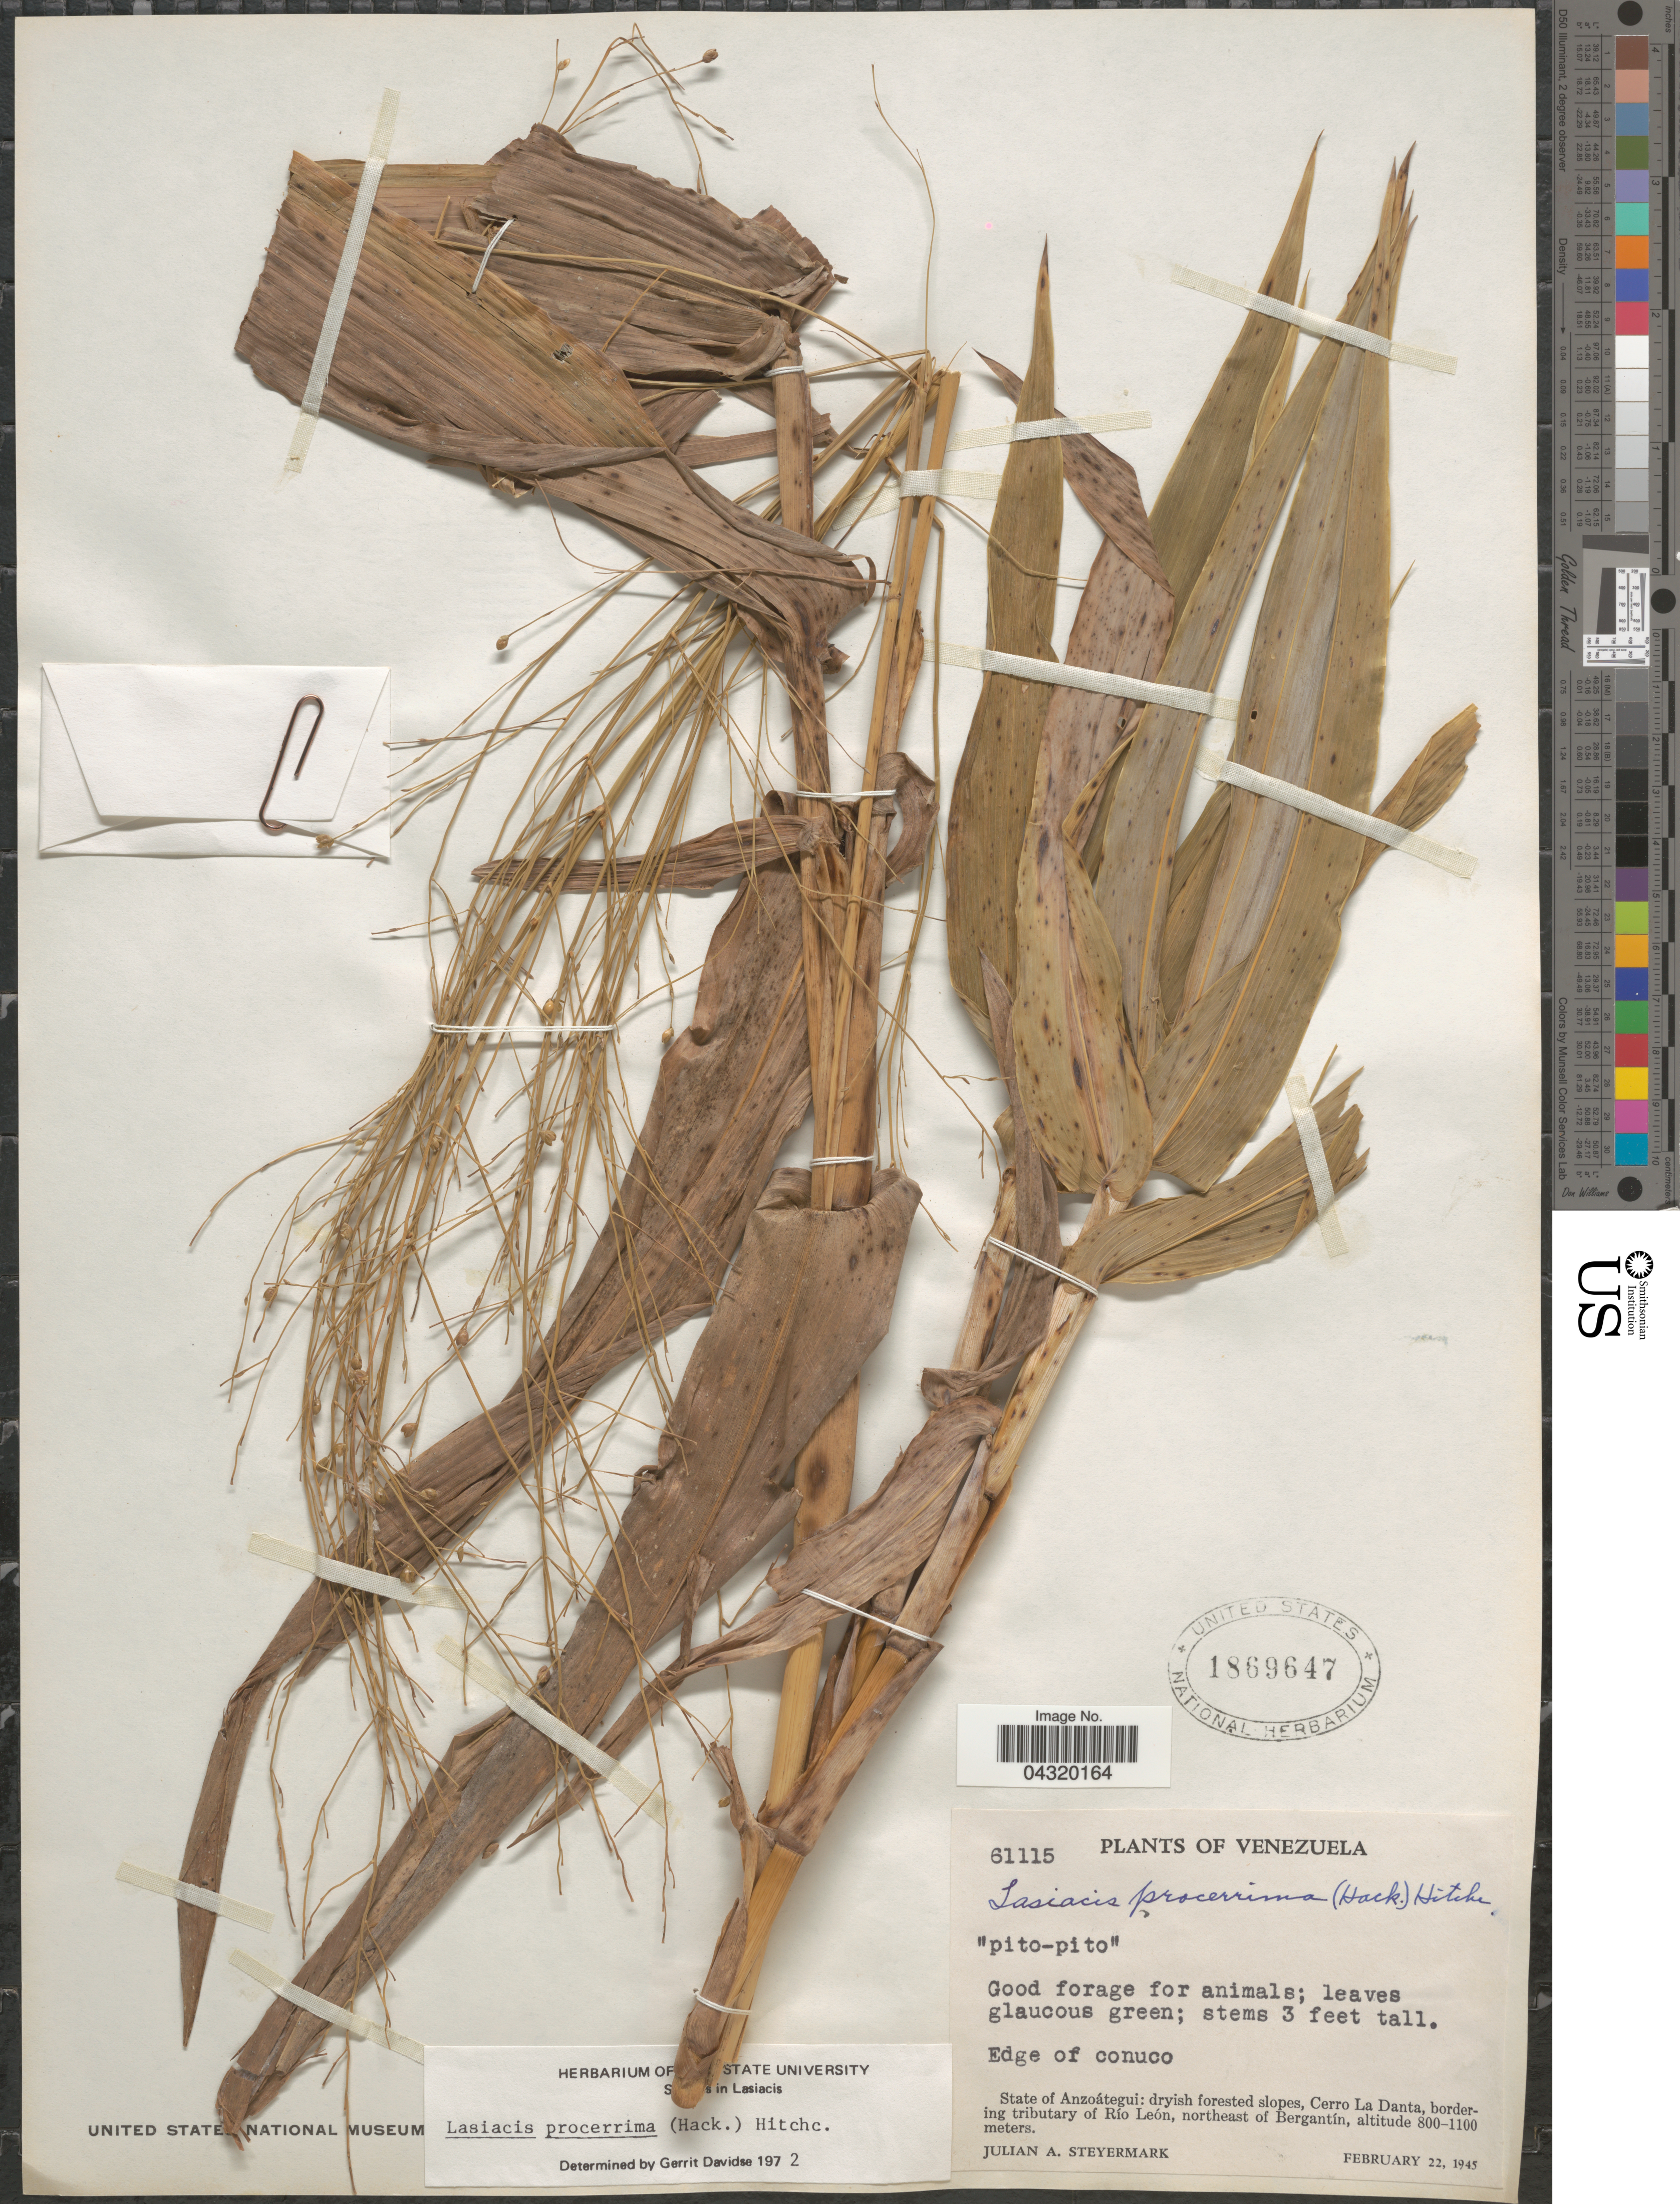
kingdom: Plantae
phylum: Tracheophyta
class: Liliopsida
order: Poales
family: Poaceae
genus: Lasiacis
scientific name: Lasiacis procerrima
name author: (Hack.) Hitchc.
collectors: J. Steyermark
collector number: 61115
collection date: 1945-02-22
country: Venezuela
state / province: Anzoategui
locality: Druish forested slopes, Cerro La Danta, bordering tributary of Río León, northeast of Bergantín.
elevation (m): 800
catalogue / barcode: US 1869647